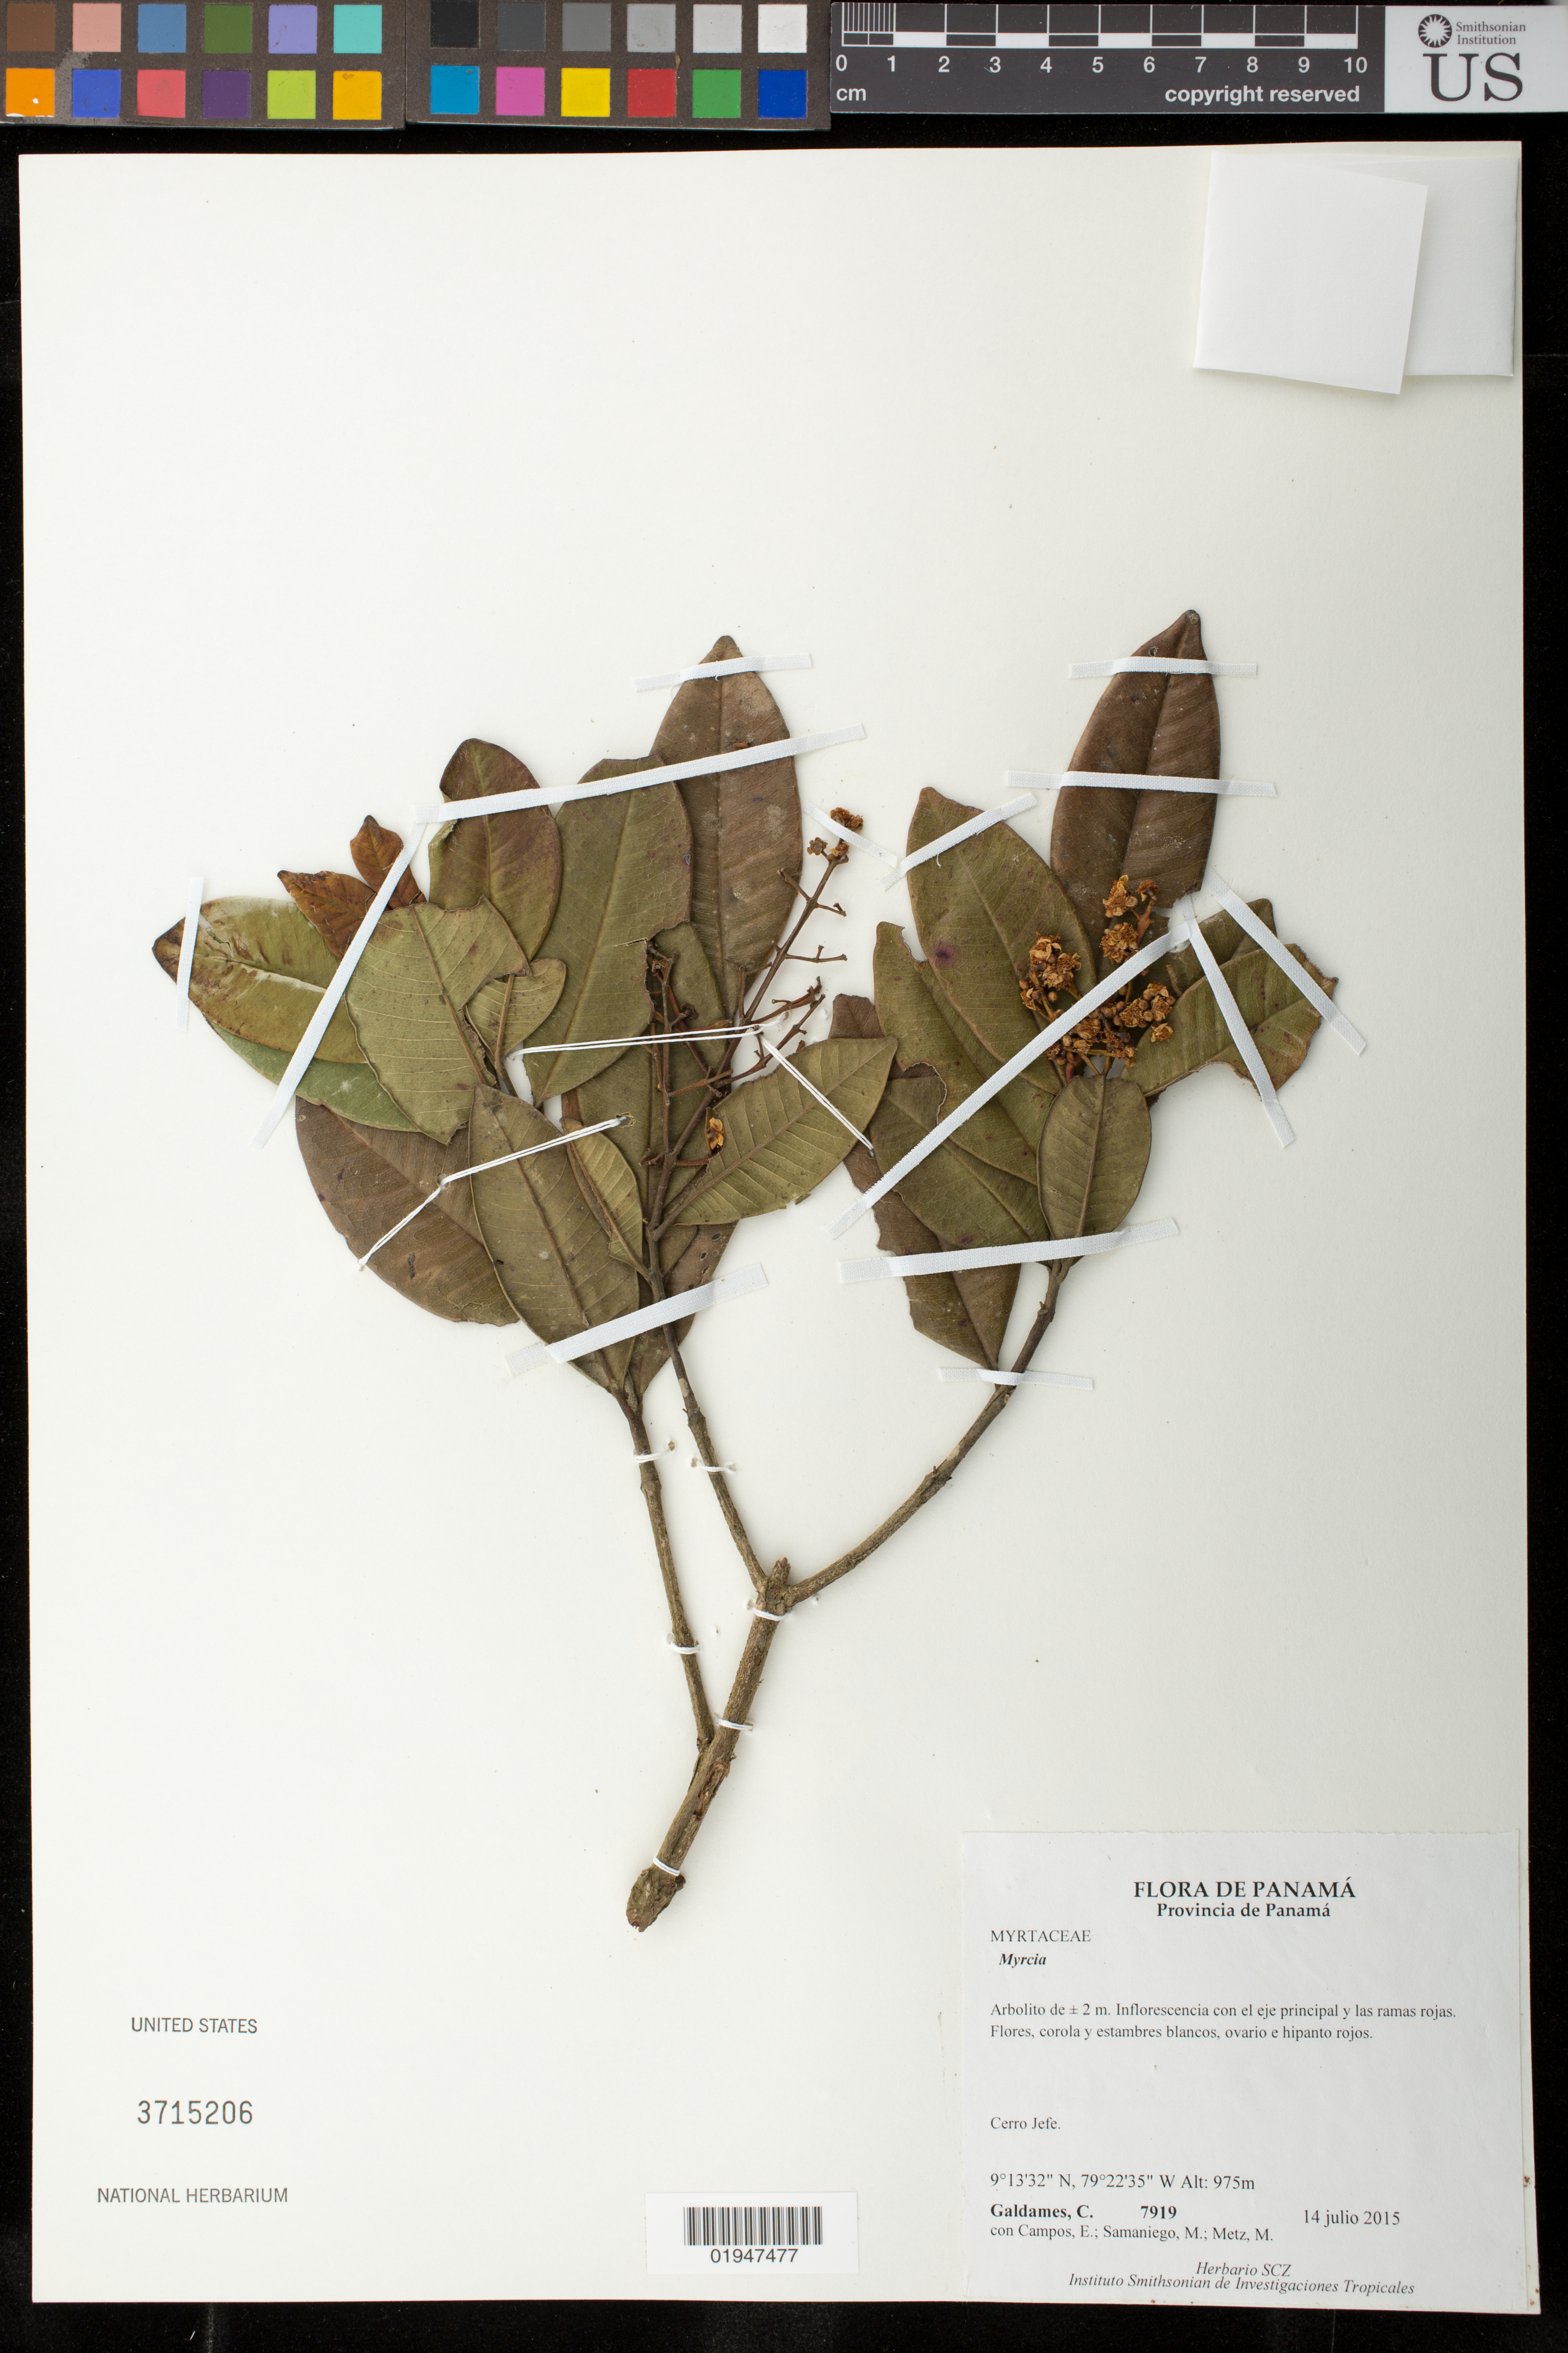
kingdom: Plantae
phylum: Tracheophyta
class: Magnoliopsida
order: Myrtales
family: Myrtaceae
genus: Myrcia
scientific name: Myrcia sp.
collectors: C. Galdames, E. Campos, M. Samaniego & M. Metz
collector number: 7919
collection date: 2015-07-14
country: Panama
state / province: Panamá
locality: Cerro Jefe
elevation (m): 975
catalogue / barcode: US 3715206